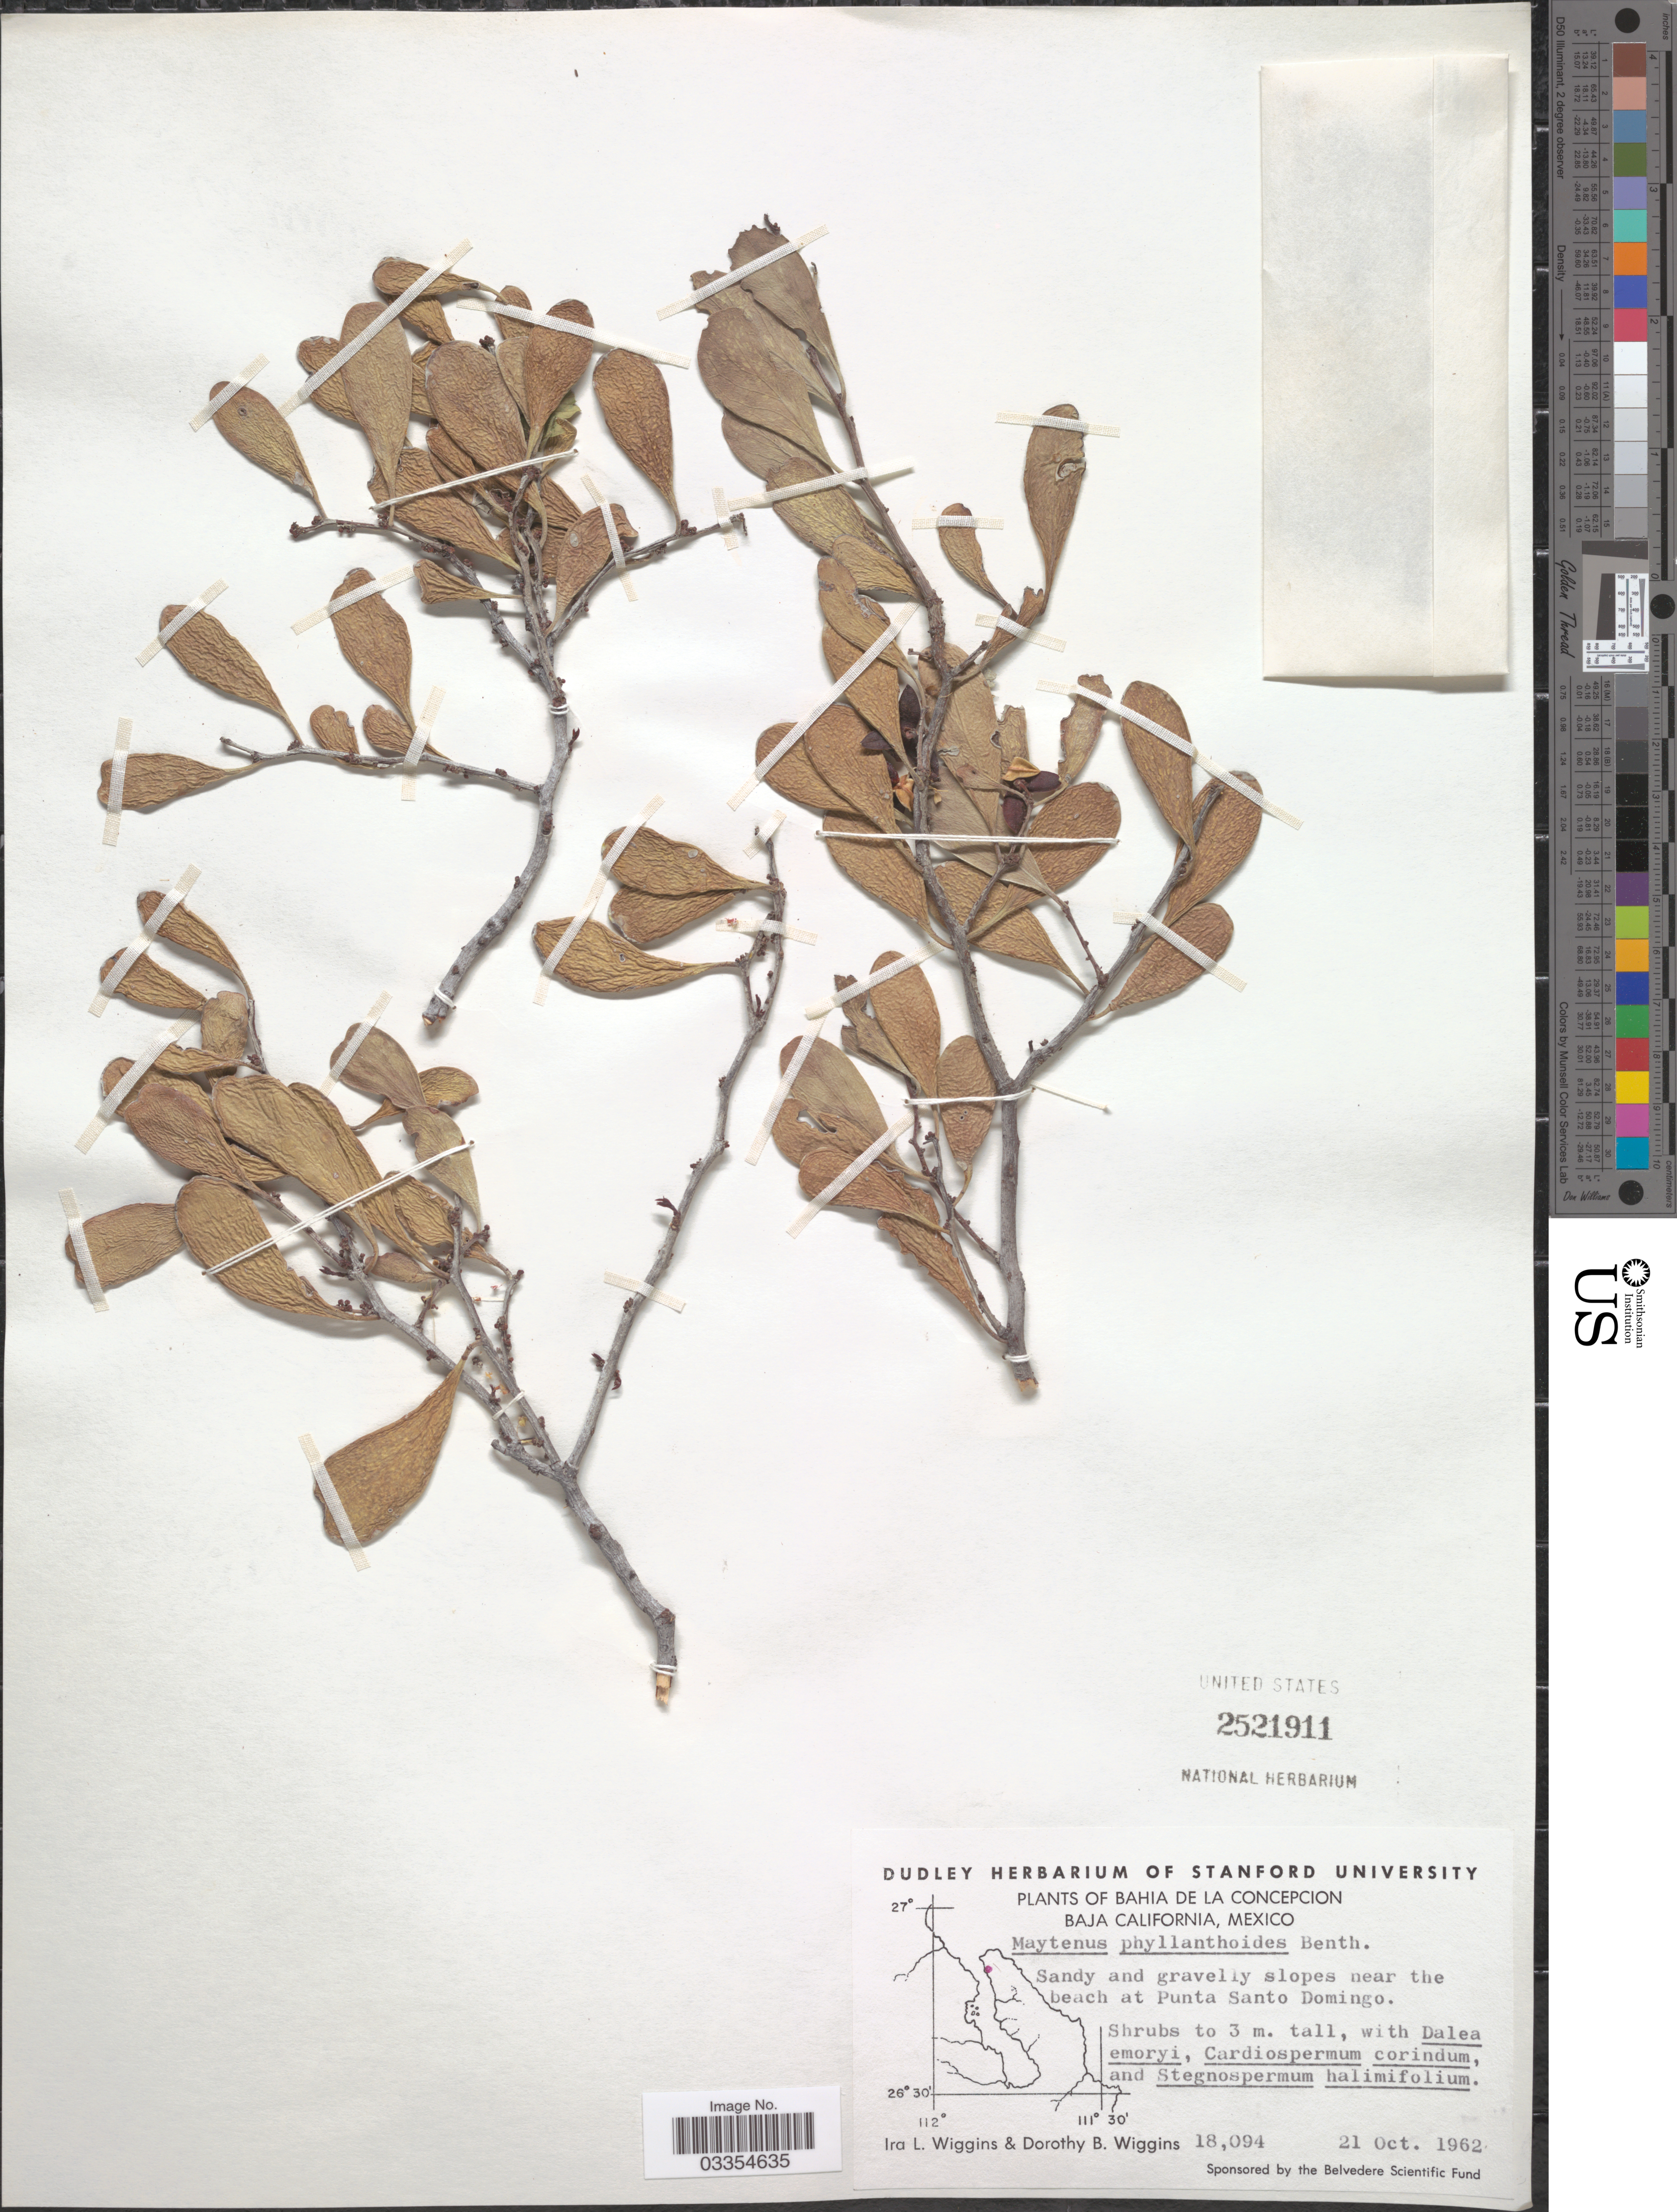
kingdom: Plantae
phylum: Tracheophyta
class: Magnoliopsida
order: Celastrales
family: Celastraceae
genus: Tricerma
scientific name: Tricerma phyllanthoides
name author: (Benth.) Lundell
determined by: Strong, Mark T., (BOT), Smithsonian Institution - National Museum of Natural History (UNITED STATES)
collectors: I. L. Wiggins & D. B. Wiggins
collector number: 18094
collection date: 1962-10-21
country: Mexico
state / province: Baja California Sur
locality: Bahia de la Concepcion. Sandy and gravelly slopes near the beach at Punta Santo Domingo.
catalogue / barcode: US 2521911